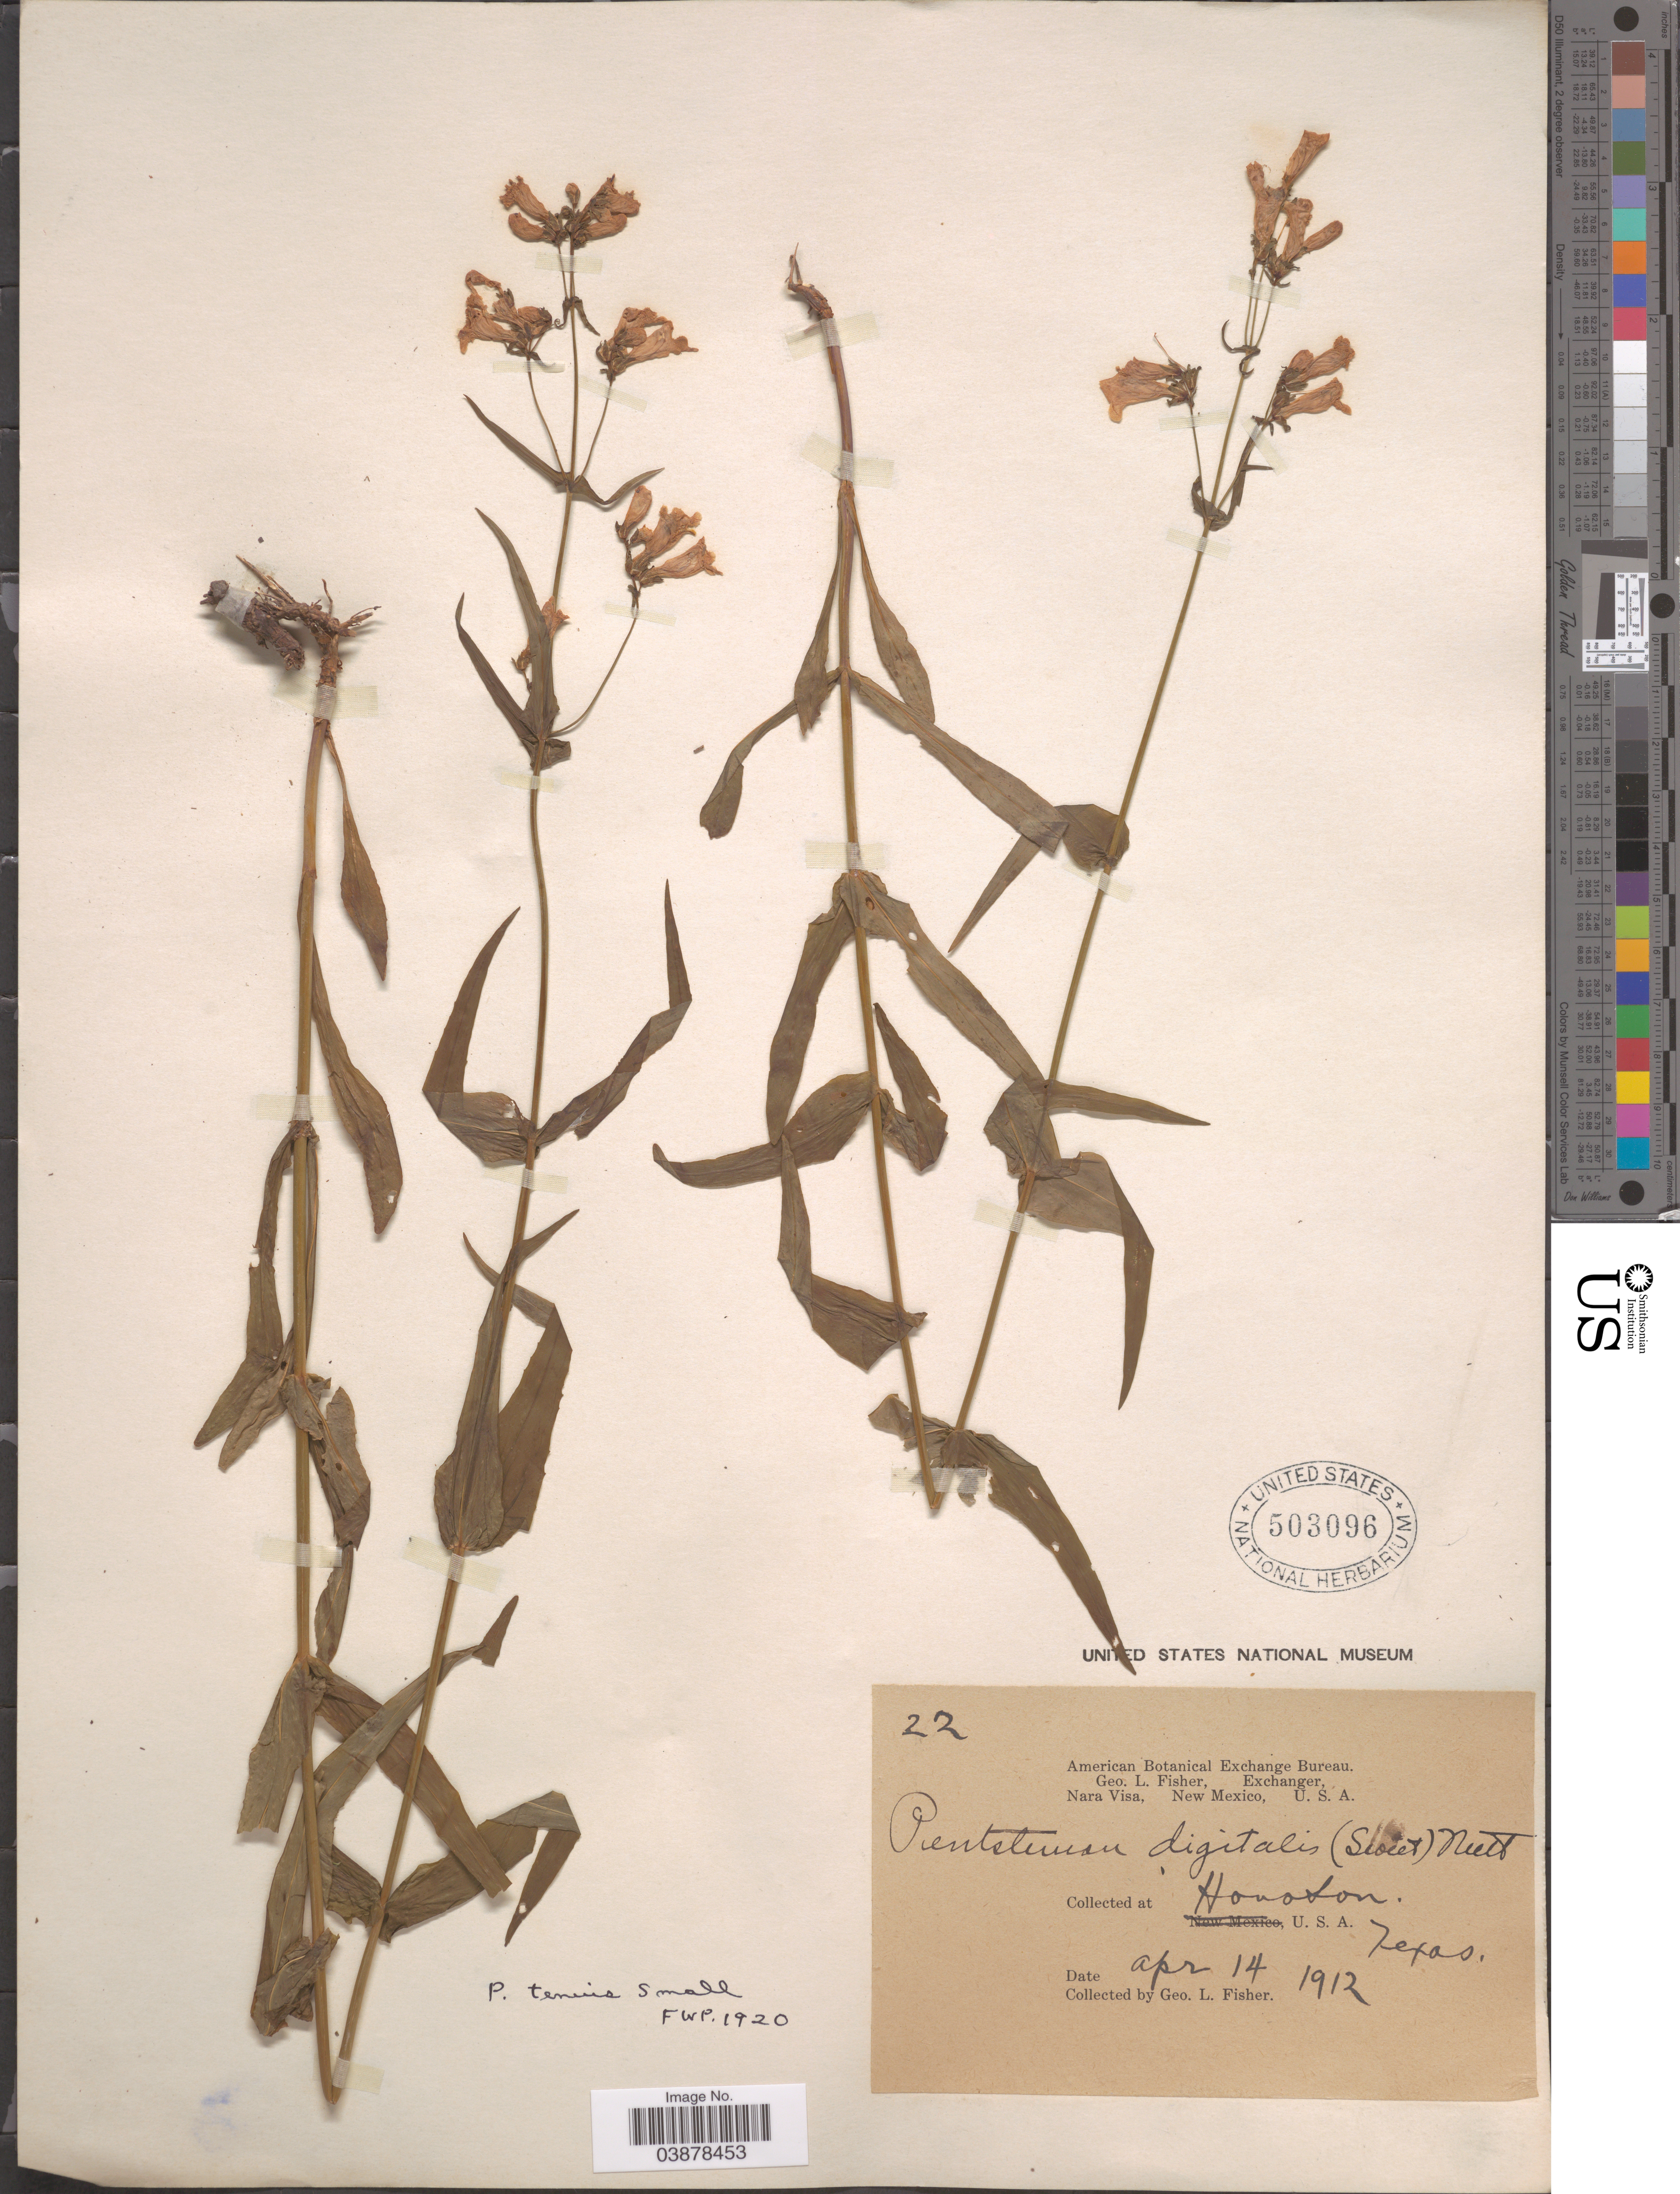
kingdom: Plantae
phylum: Tracheophyta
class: Magnoliopsida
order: Lamiales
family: Plantaginaceae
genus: Penstemon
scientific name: Penstemon tenuis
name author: Small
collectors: G. L. Fisher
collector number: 22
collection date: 1912-04-14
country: United States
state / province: Texas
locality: Houston.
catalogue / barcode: US 503096